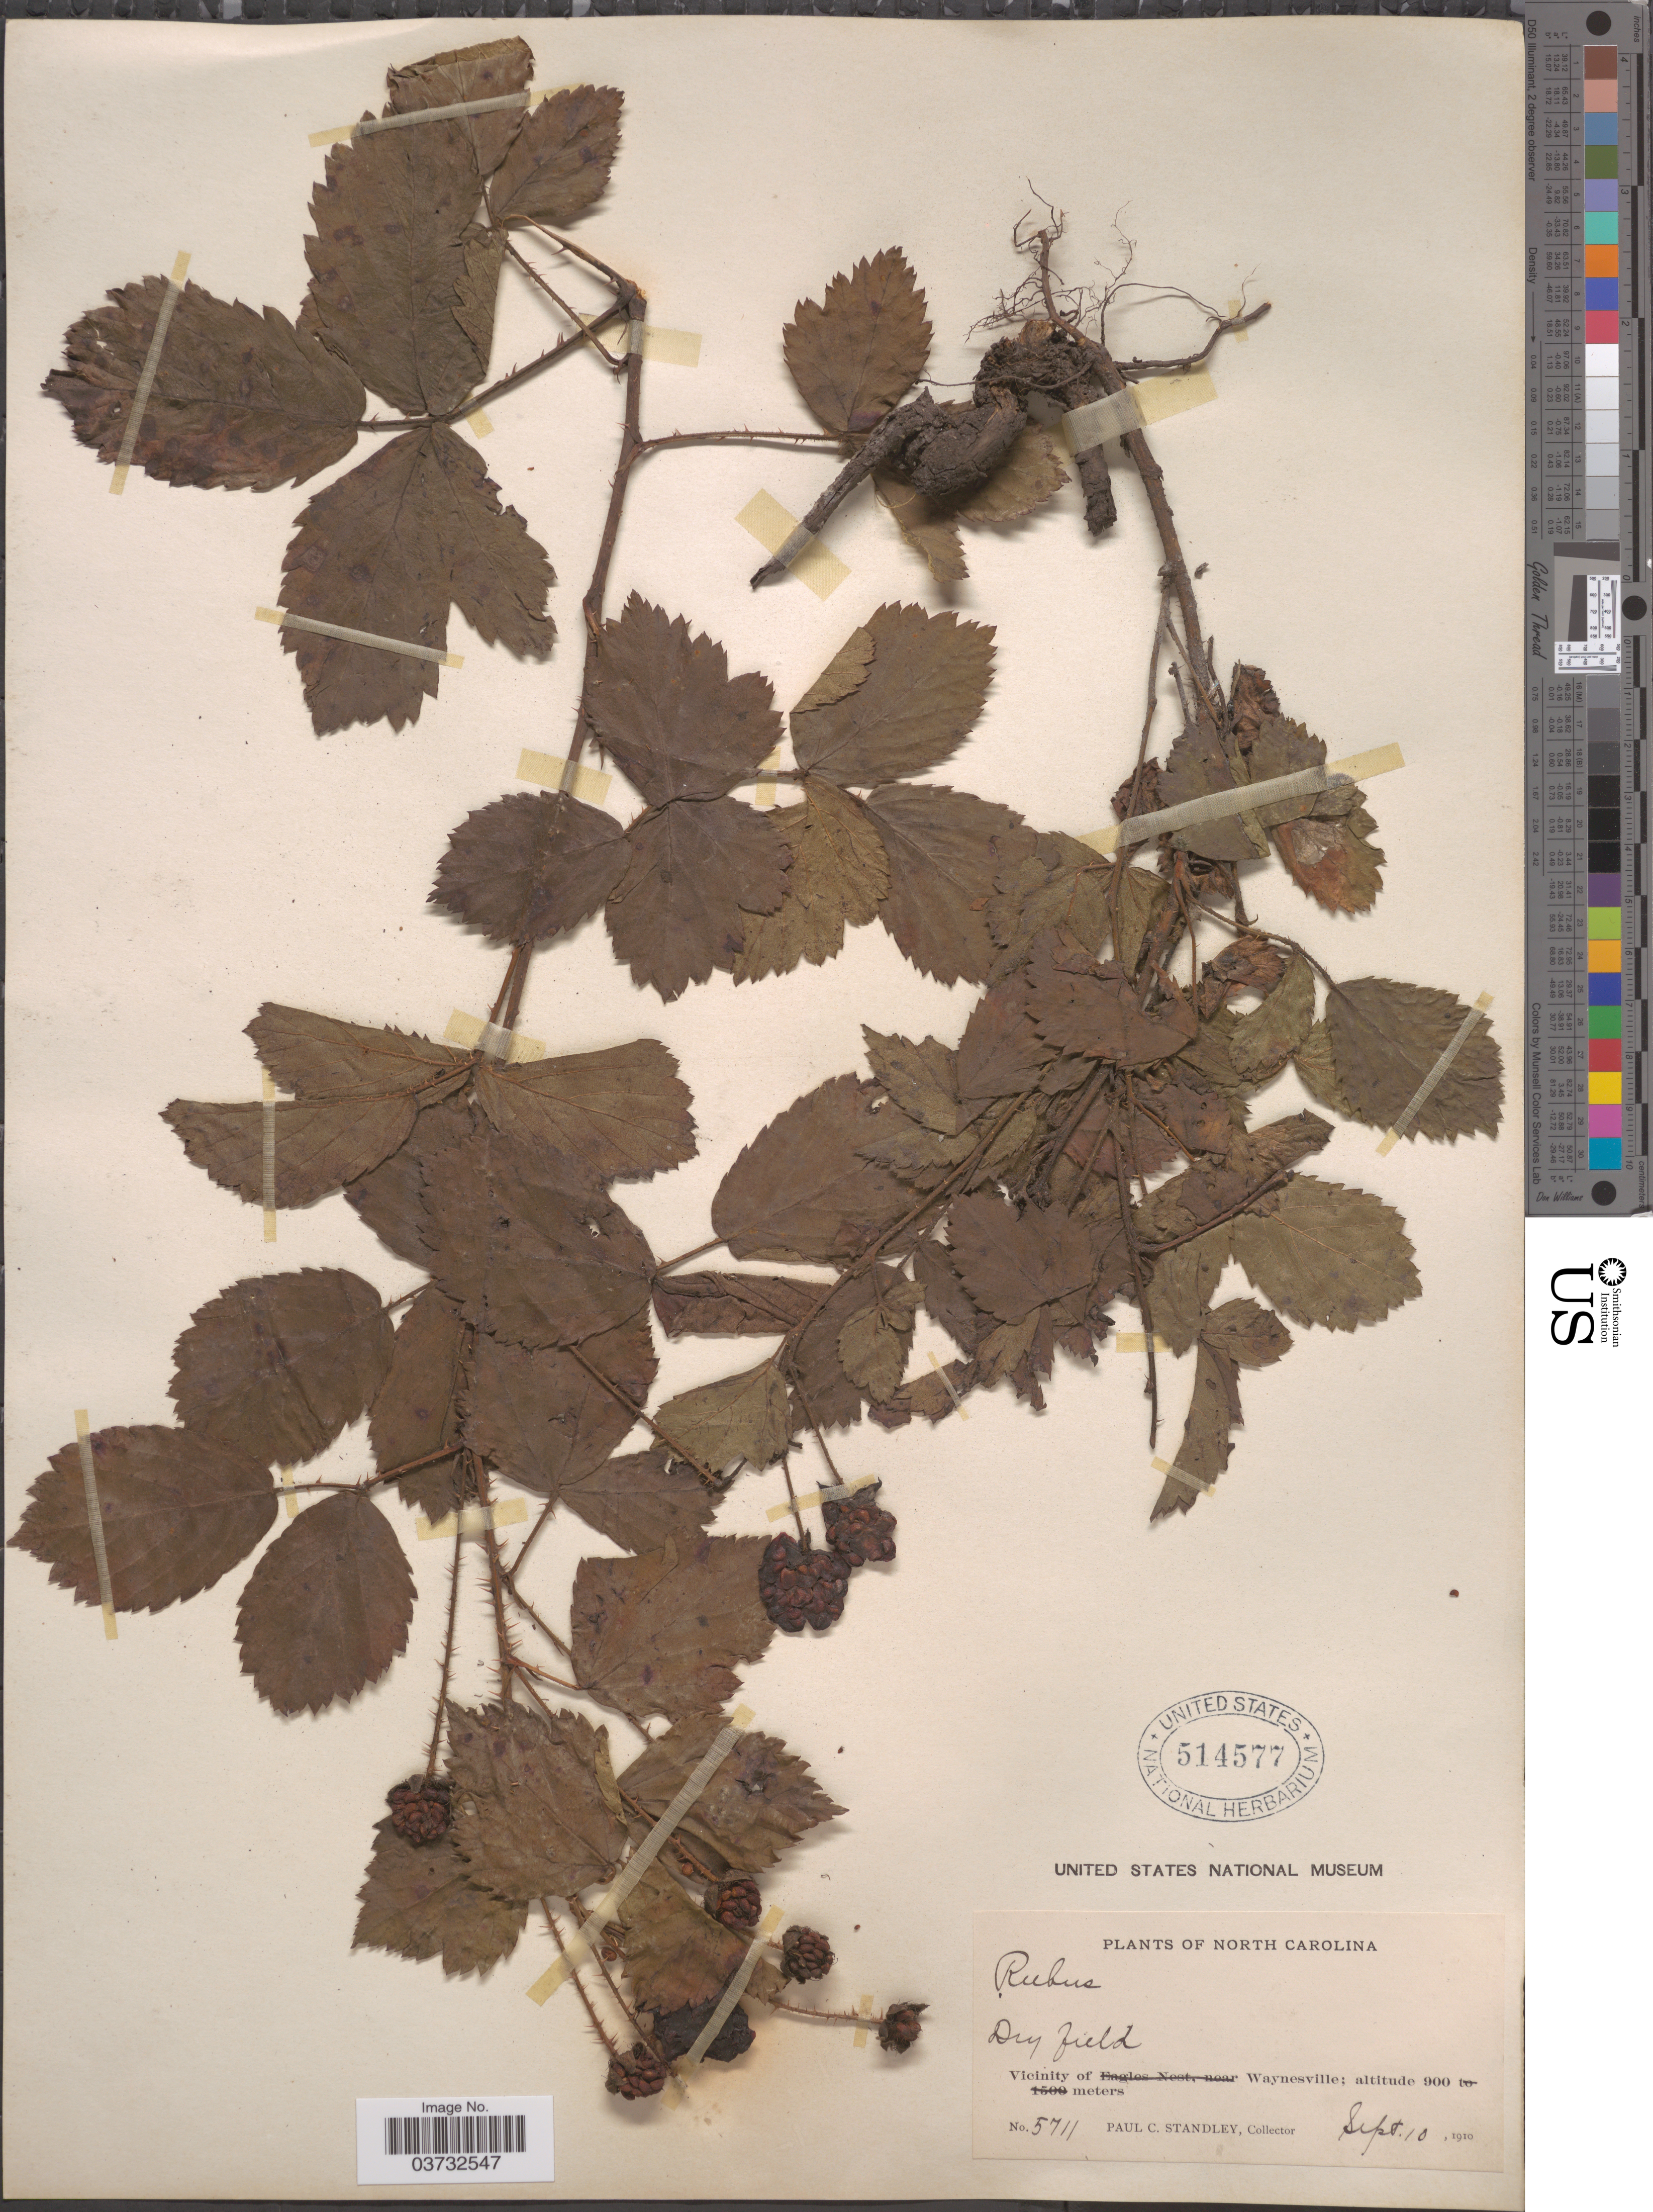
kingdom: Plantae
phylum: Tracheophyta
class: Magnoliopsida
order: Rosales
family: Rosaceae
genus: Rubus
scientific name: Rubus sp.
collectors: P. C. Standley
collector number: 5711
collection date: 1910-09-10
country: United States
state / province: North Carolina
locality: Vicinity of Waynesville.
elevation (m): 900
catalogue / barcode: US 514577